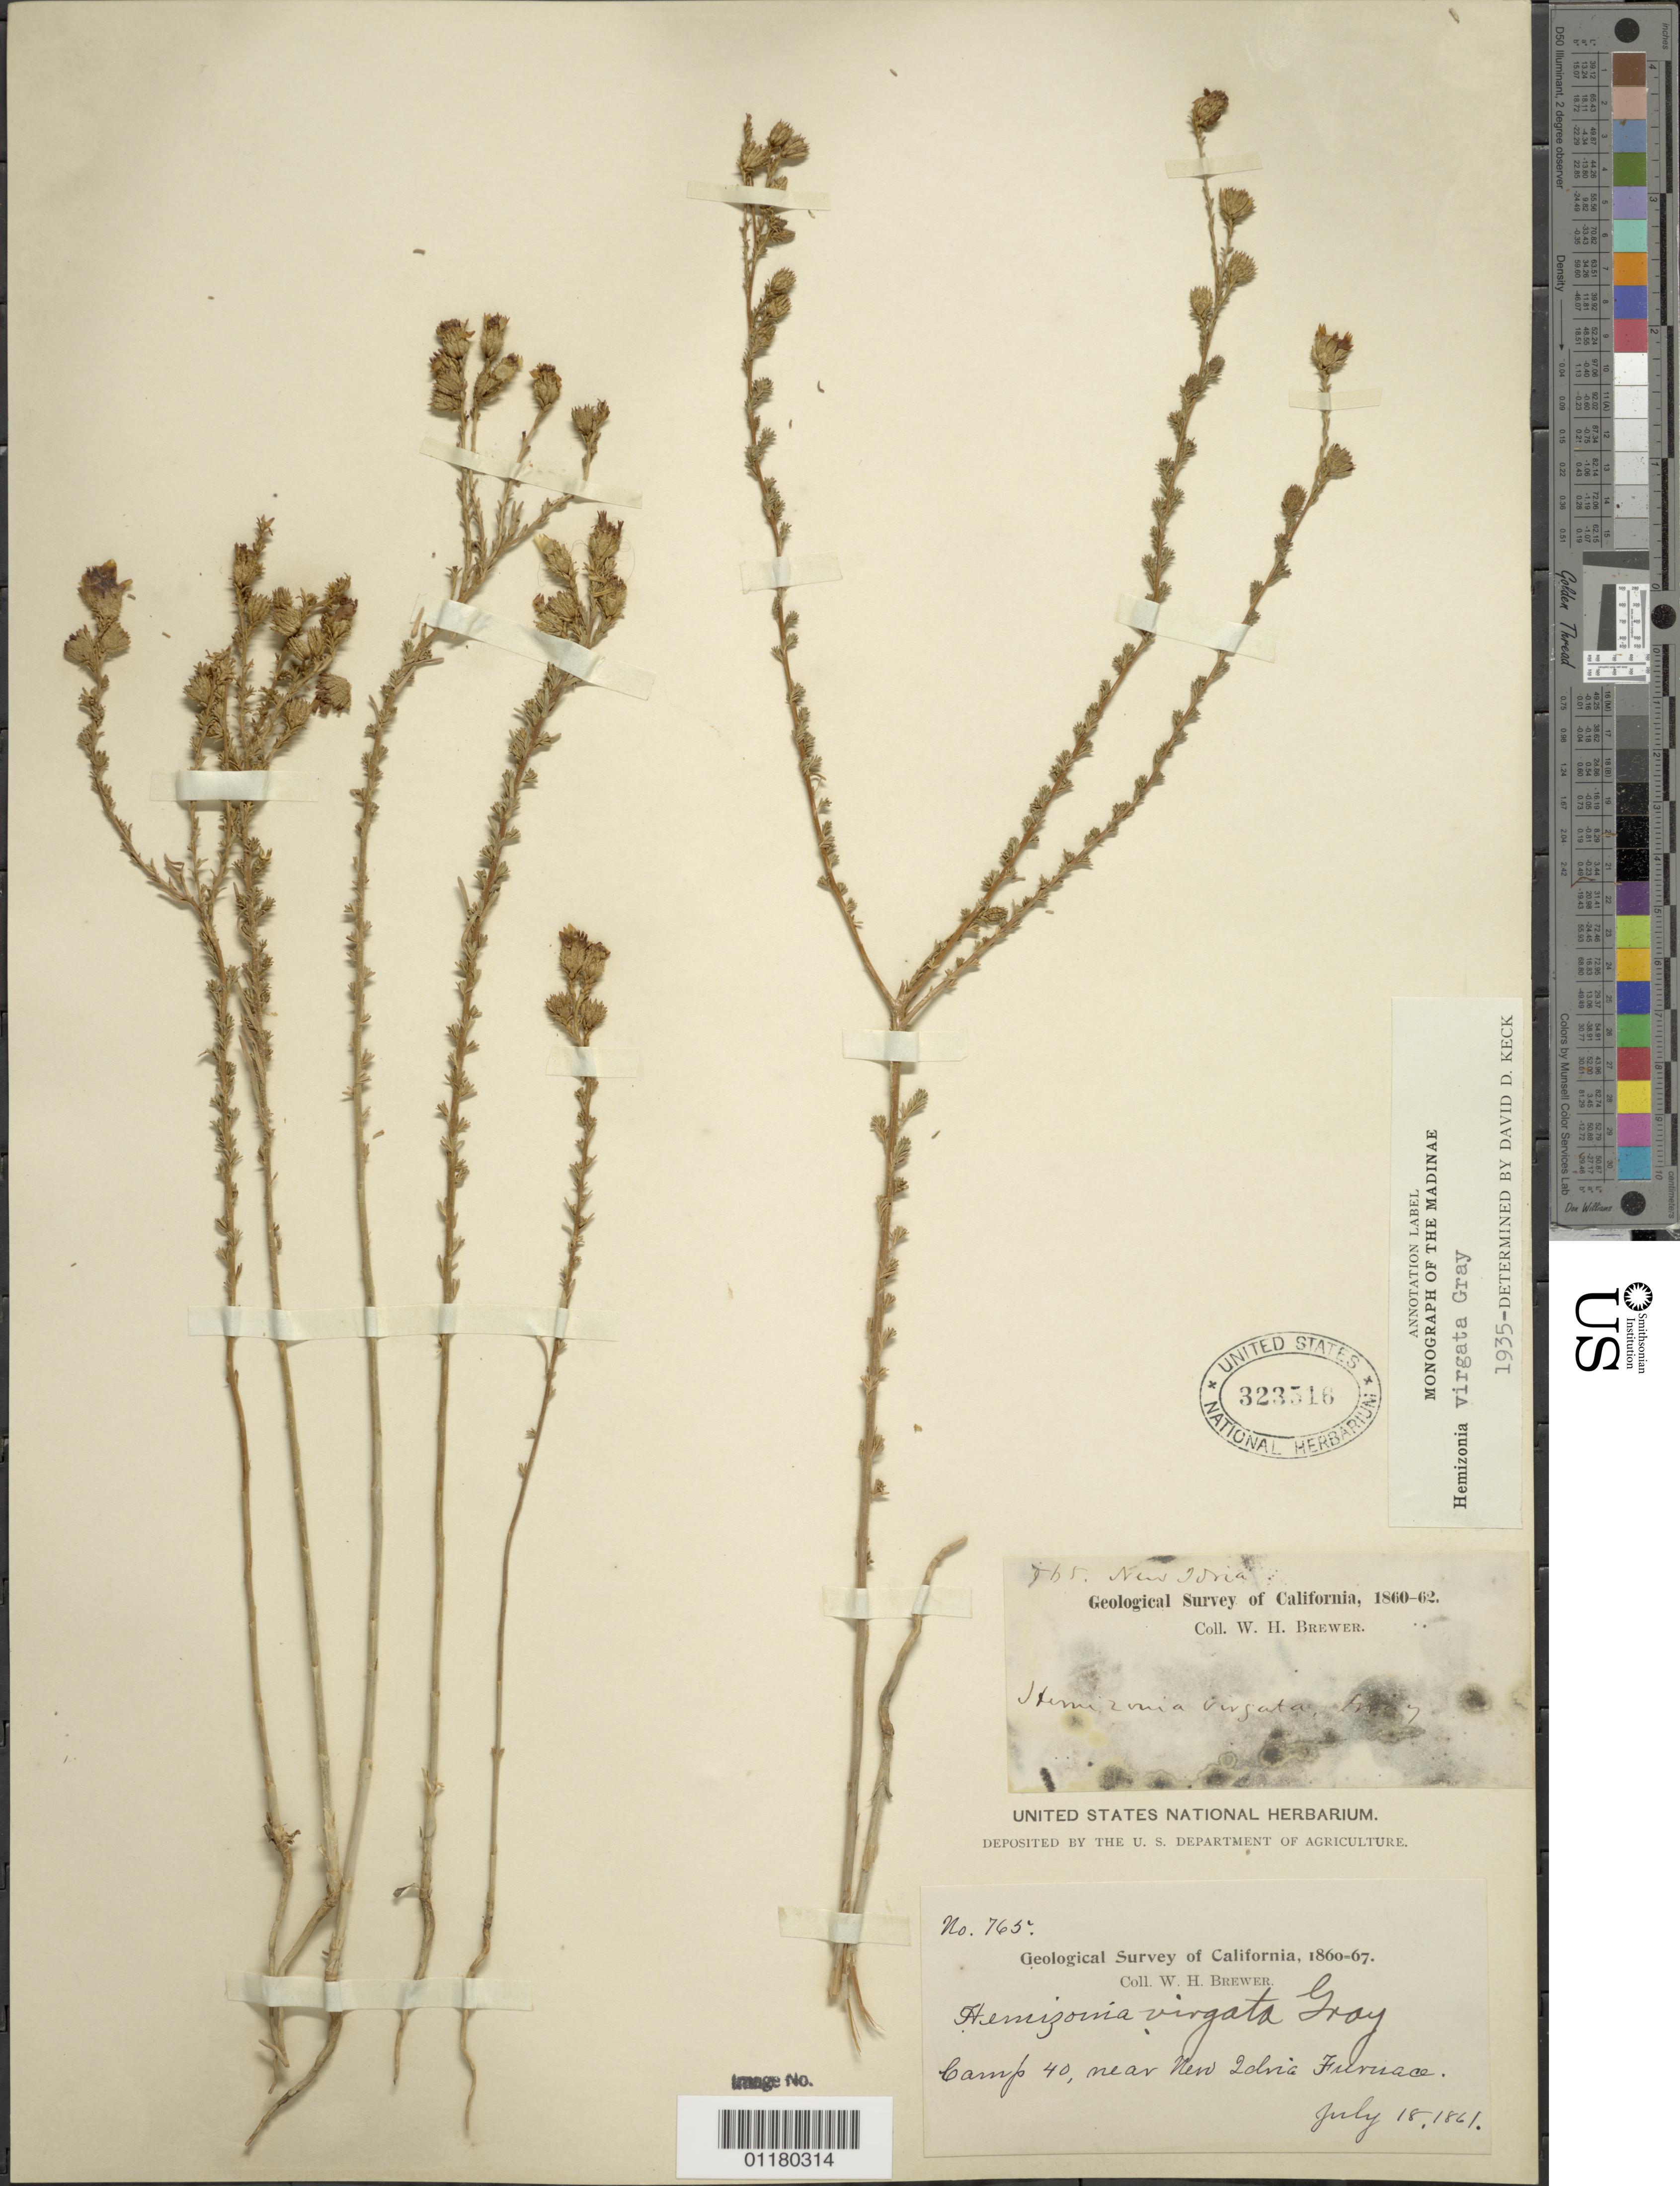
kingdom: Plantae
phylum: Tracheophyta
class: Magnoliopsida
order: Asterales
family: Asteraceae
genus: Holocarpha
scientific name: Holocarpha virgata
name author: (A. Gray) D.D. Keck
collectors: W. H. Brewer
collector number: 765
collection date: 1861-07-18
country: United States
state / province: California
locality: Camp 40, near New Idria Furnace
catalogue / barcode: US 323516